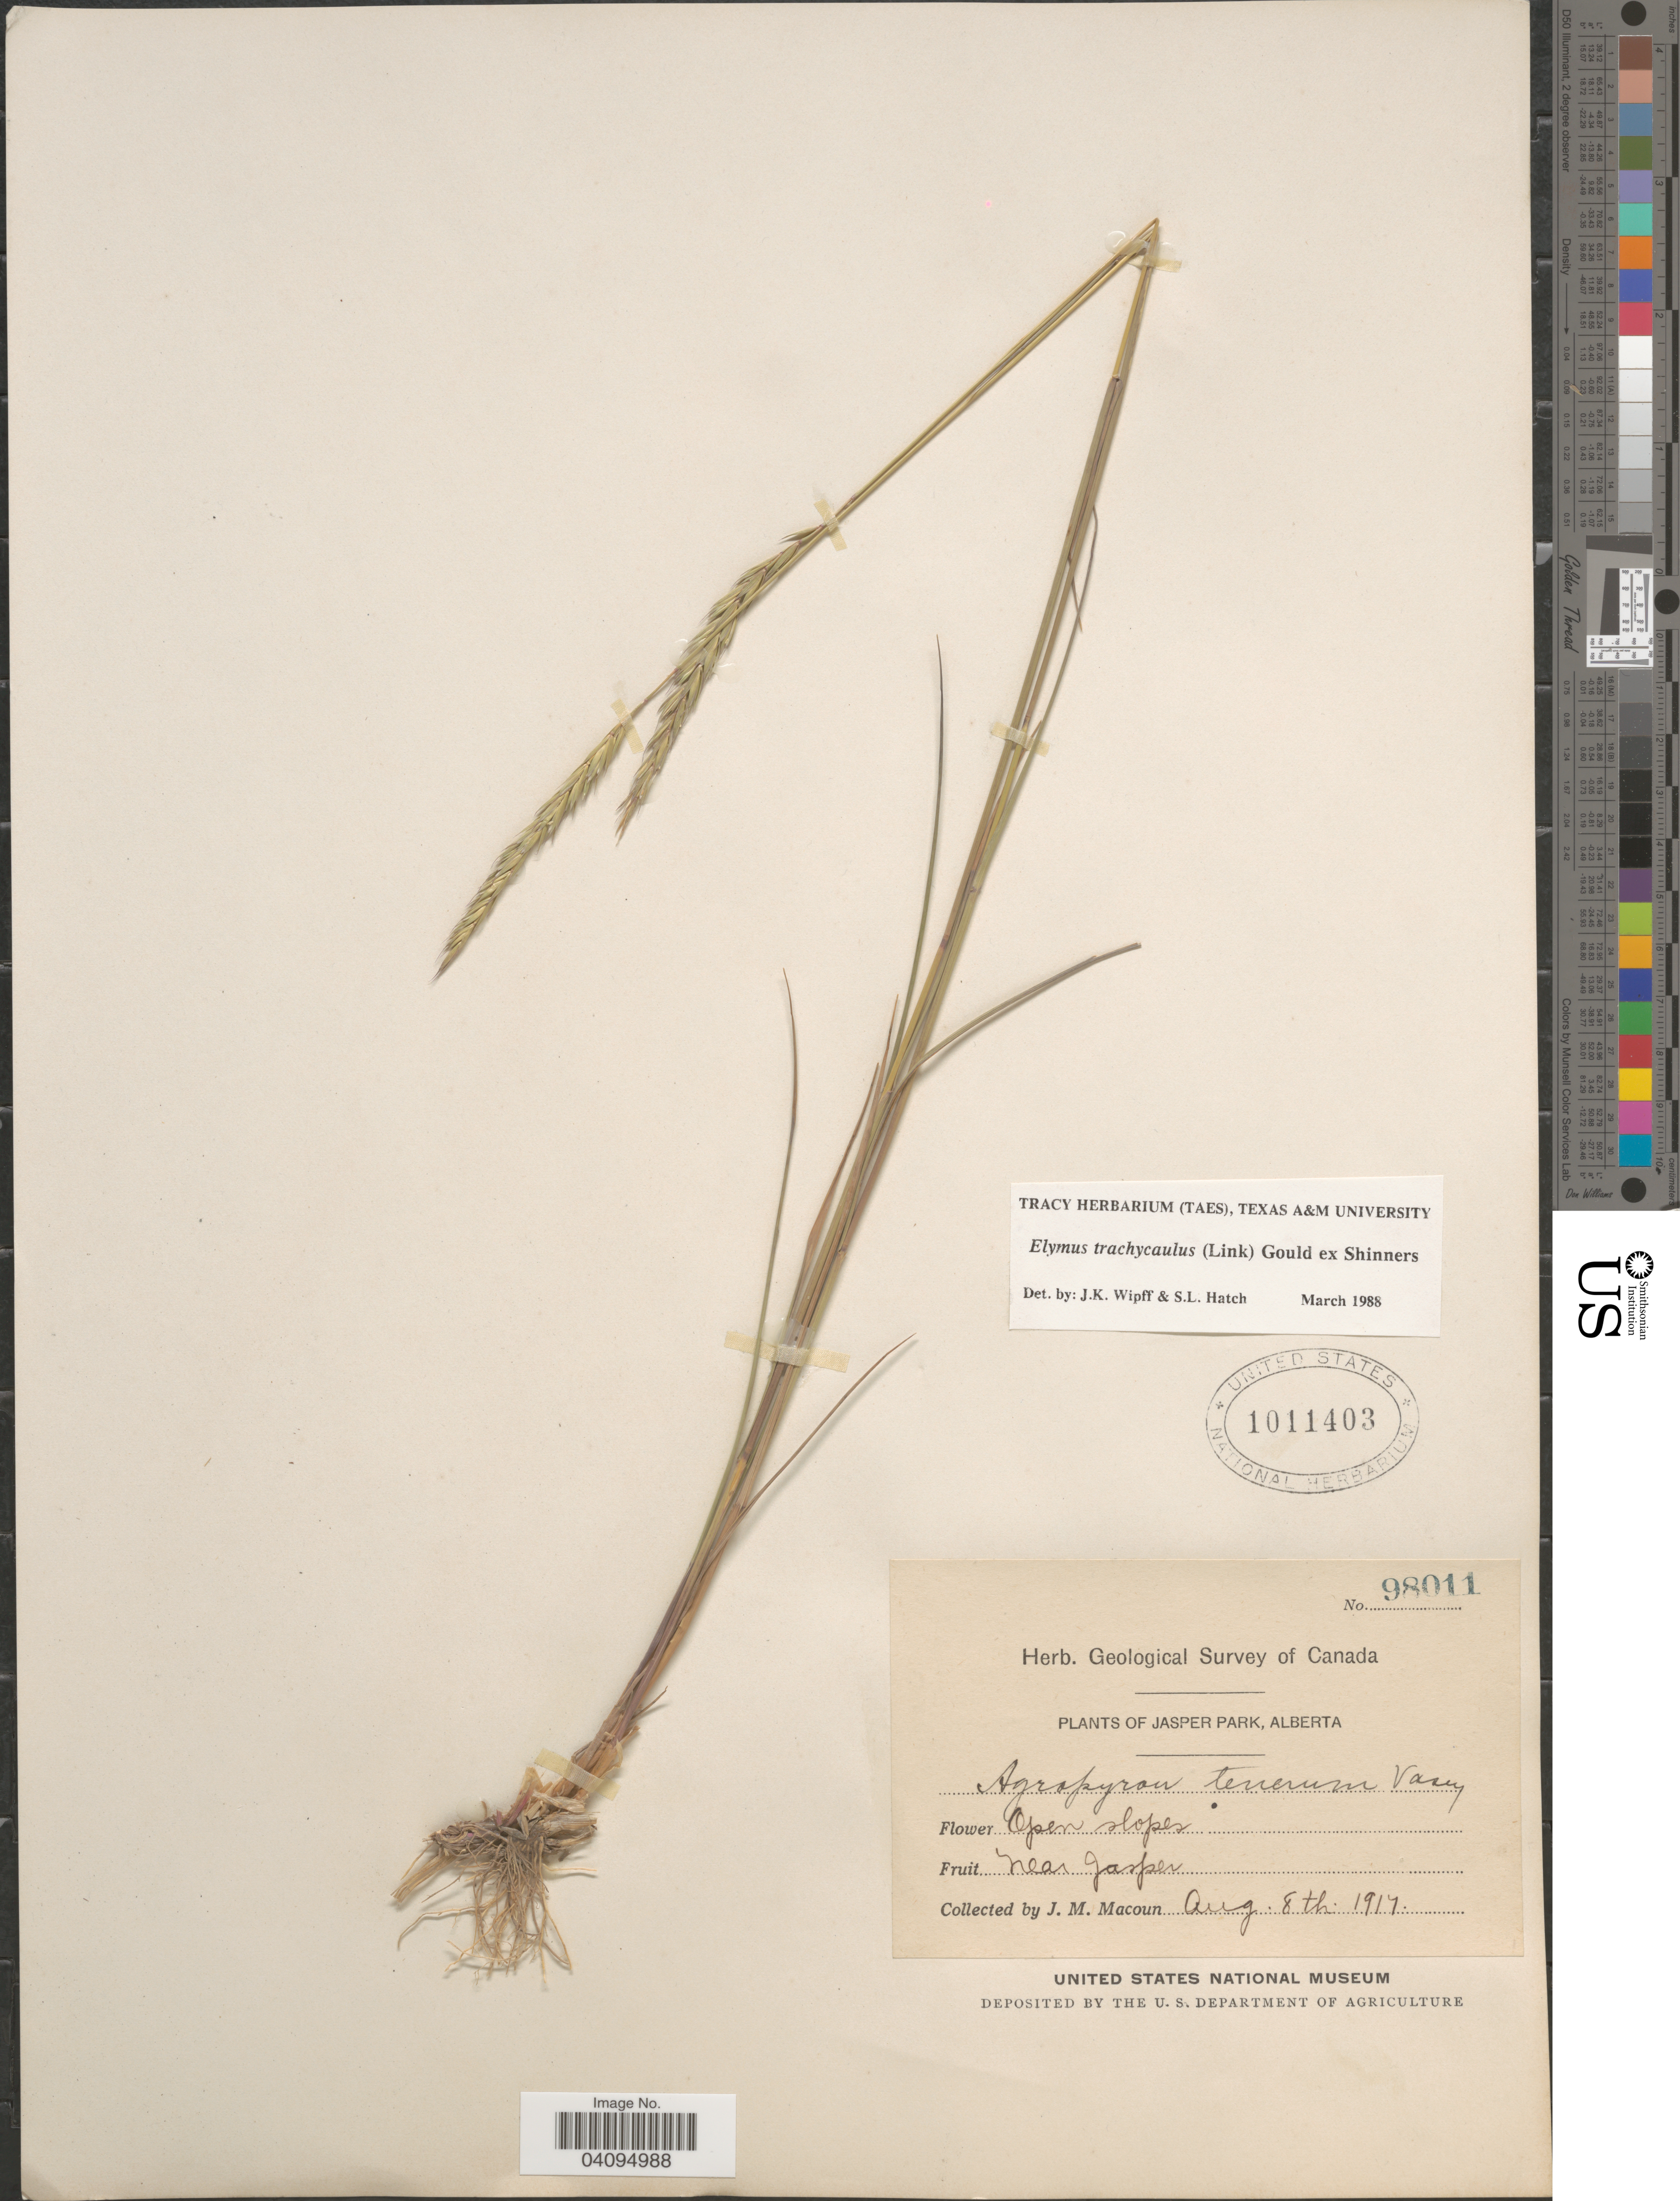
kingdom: Plantae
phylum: Tracheophyta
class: Liliopsida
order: Poales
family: Poaceae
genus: Elymus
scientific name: Elymus trachycaulus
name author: (Link) Gould ex Shinners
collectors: J. M. Macoun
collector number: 98011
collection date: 1917-08-08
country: Canada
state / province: Alberta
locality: Geological Survey of Canada. Jasper Park. Near Jasper.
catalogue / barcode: US 1011403